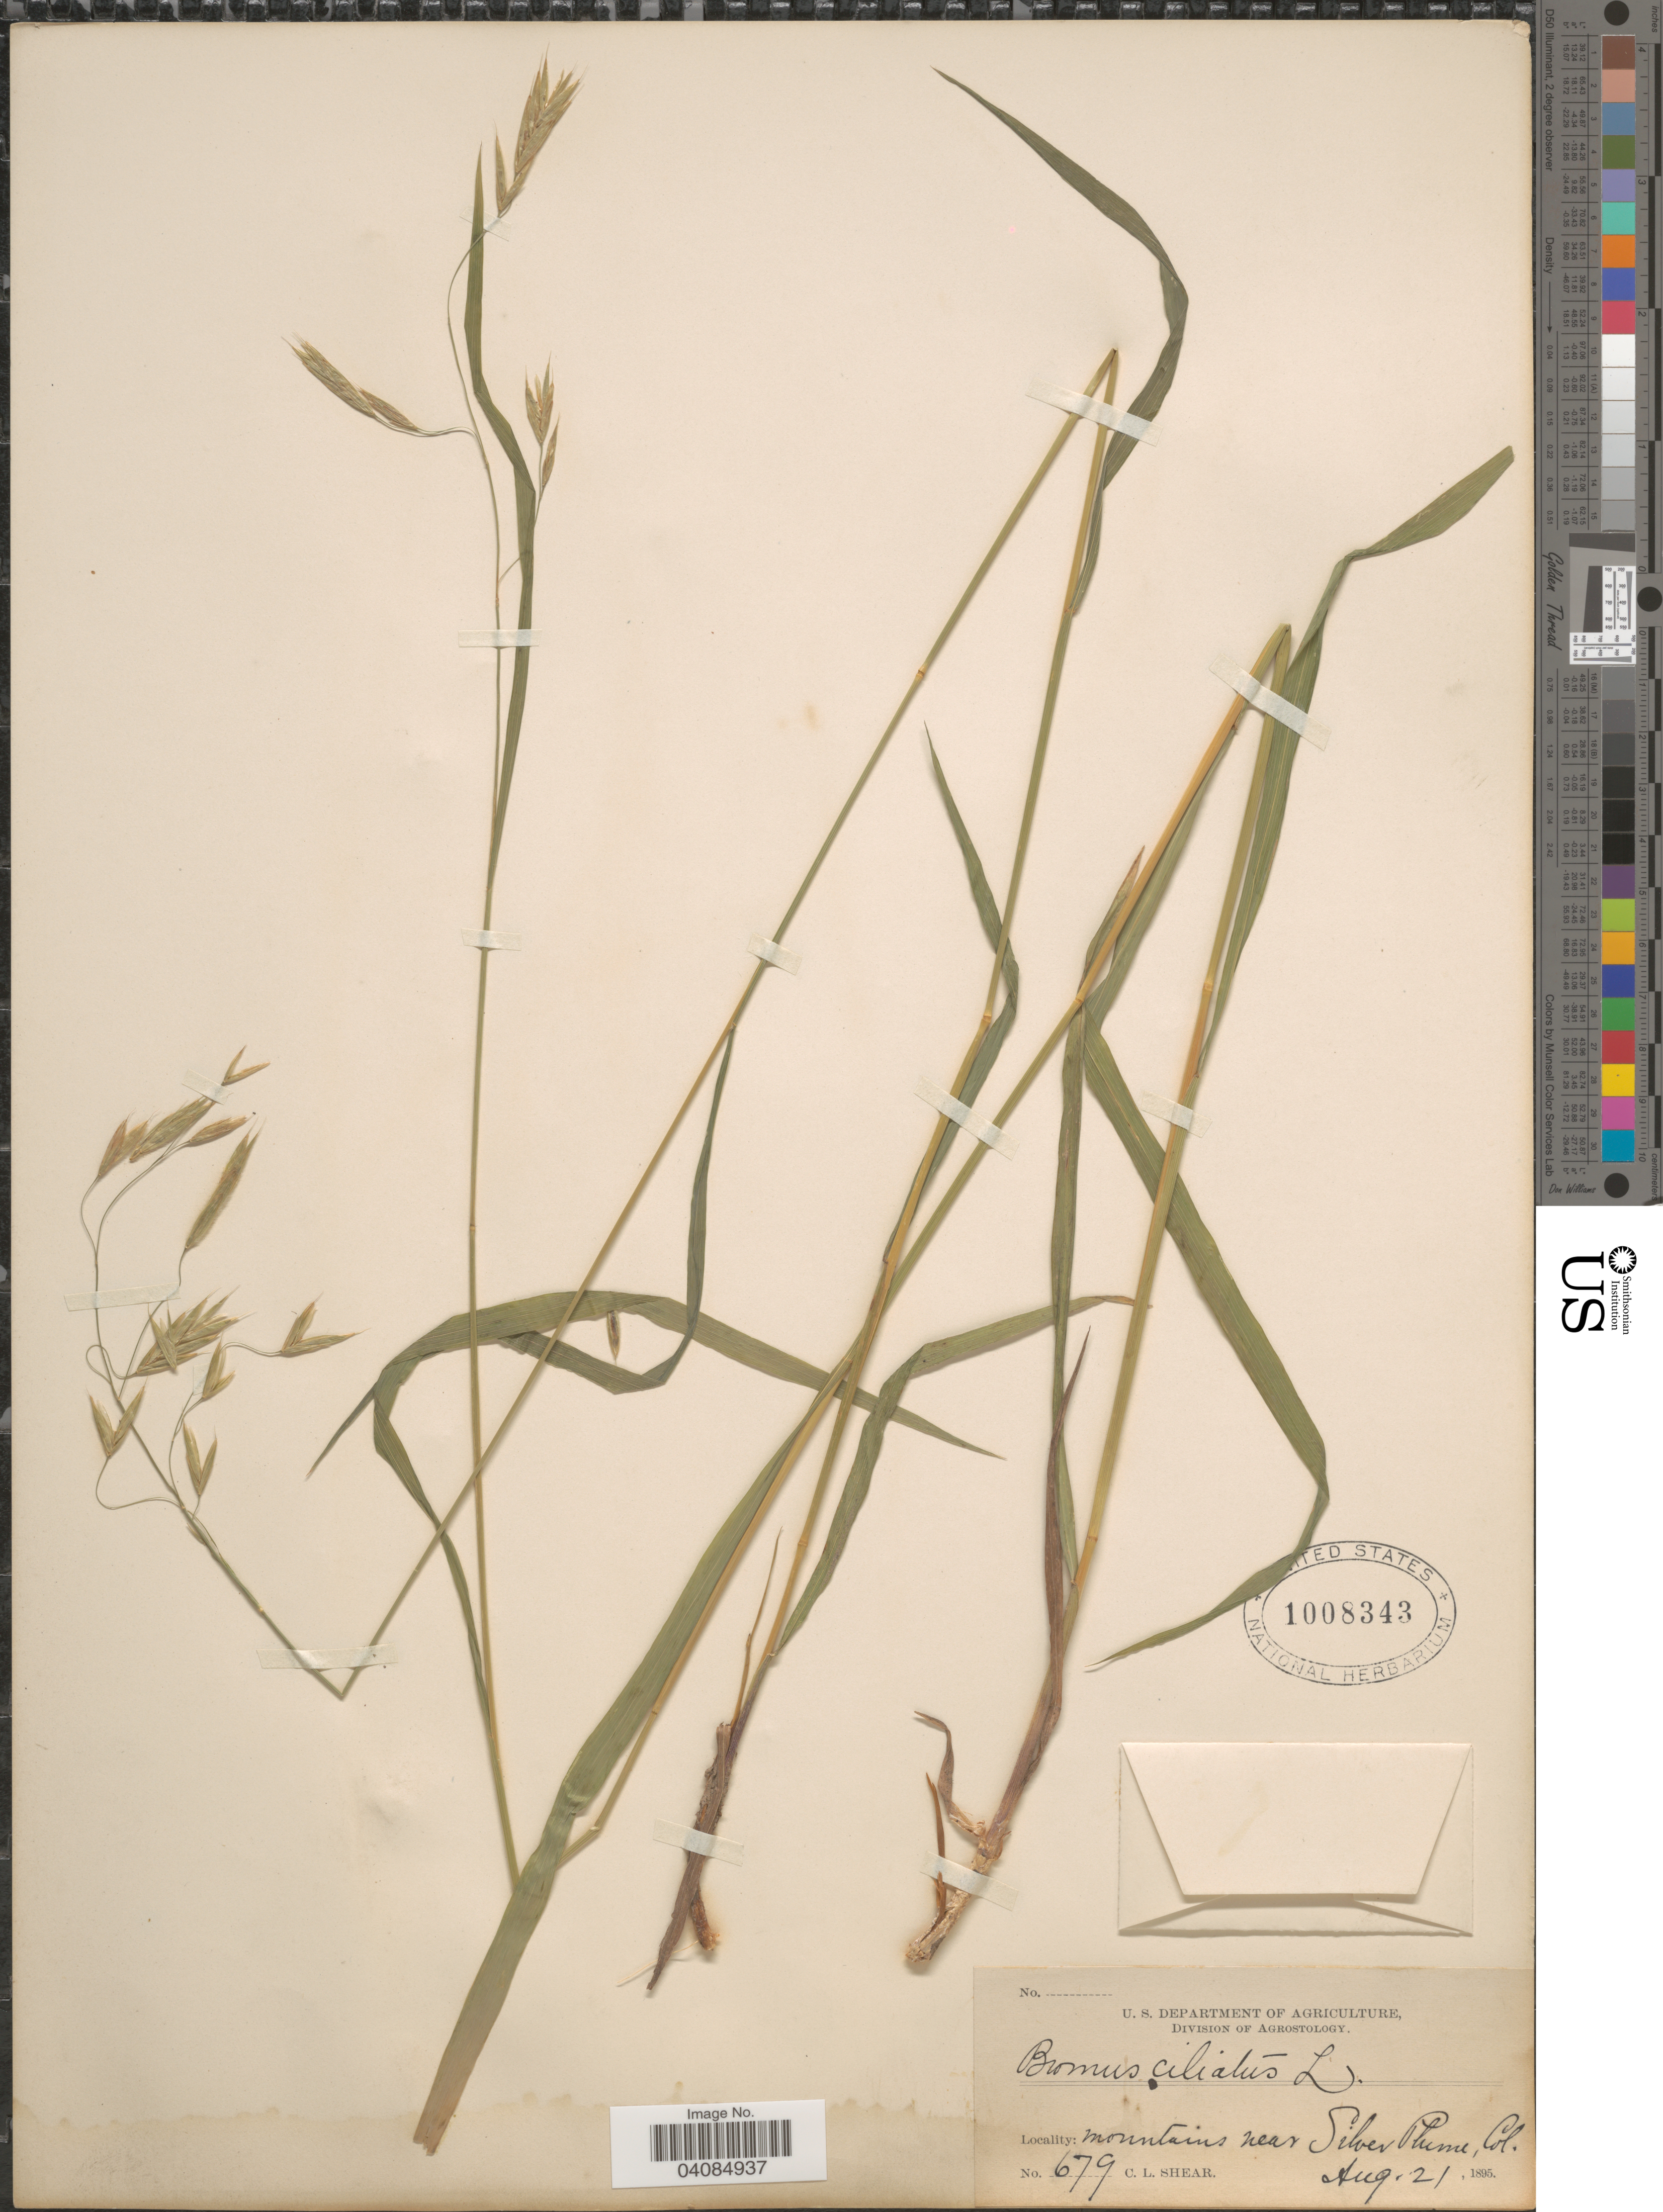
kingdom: Plantae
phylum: Tracheophyta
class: Liliopsida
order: Poales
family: Poaceae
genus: Bromus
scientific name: Bromus racemosus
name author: L.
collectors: C. L. Shear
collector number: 679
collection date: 1895-08-21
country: United States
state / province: Colorado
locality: Mountains near Silver Plume.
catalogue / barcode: US 1008343